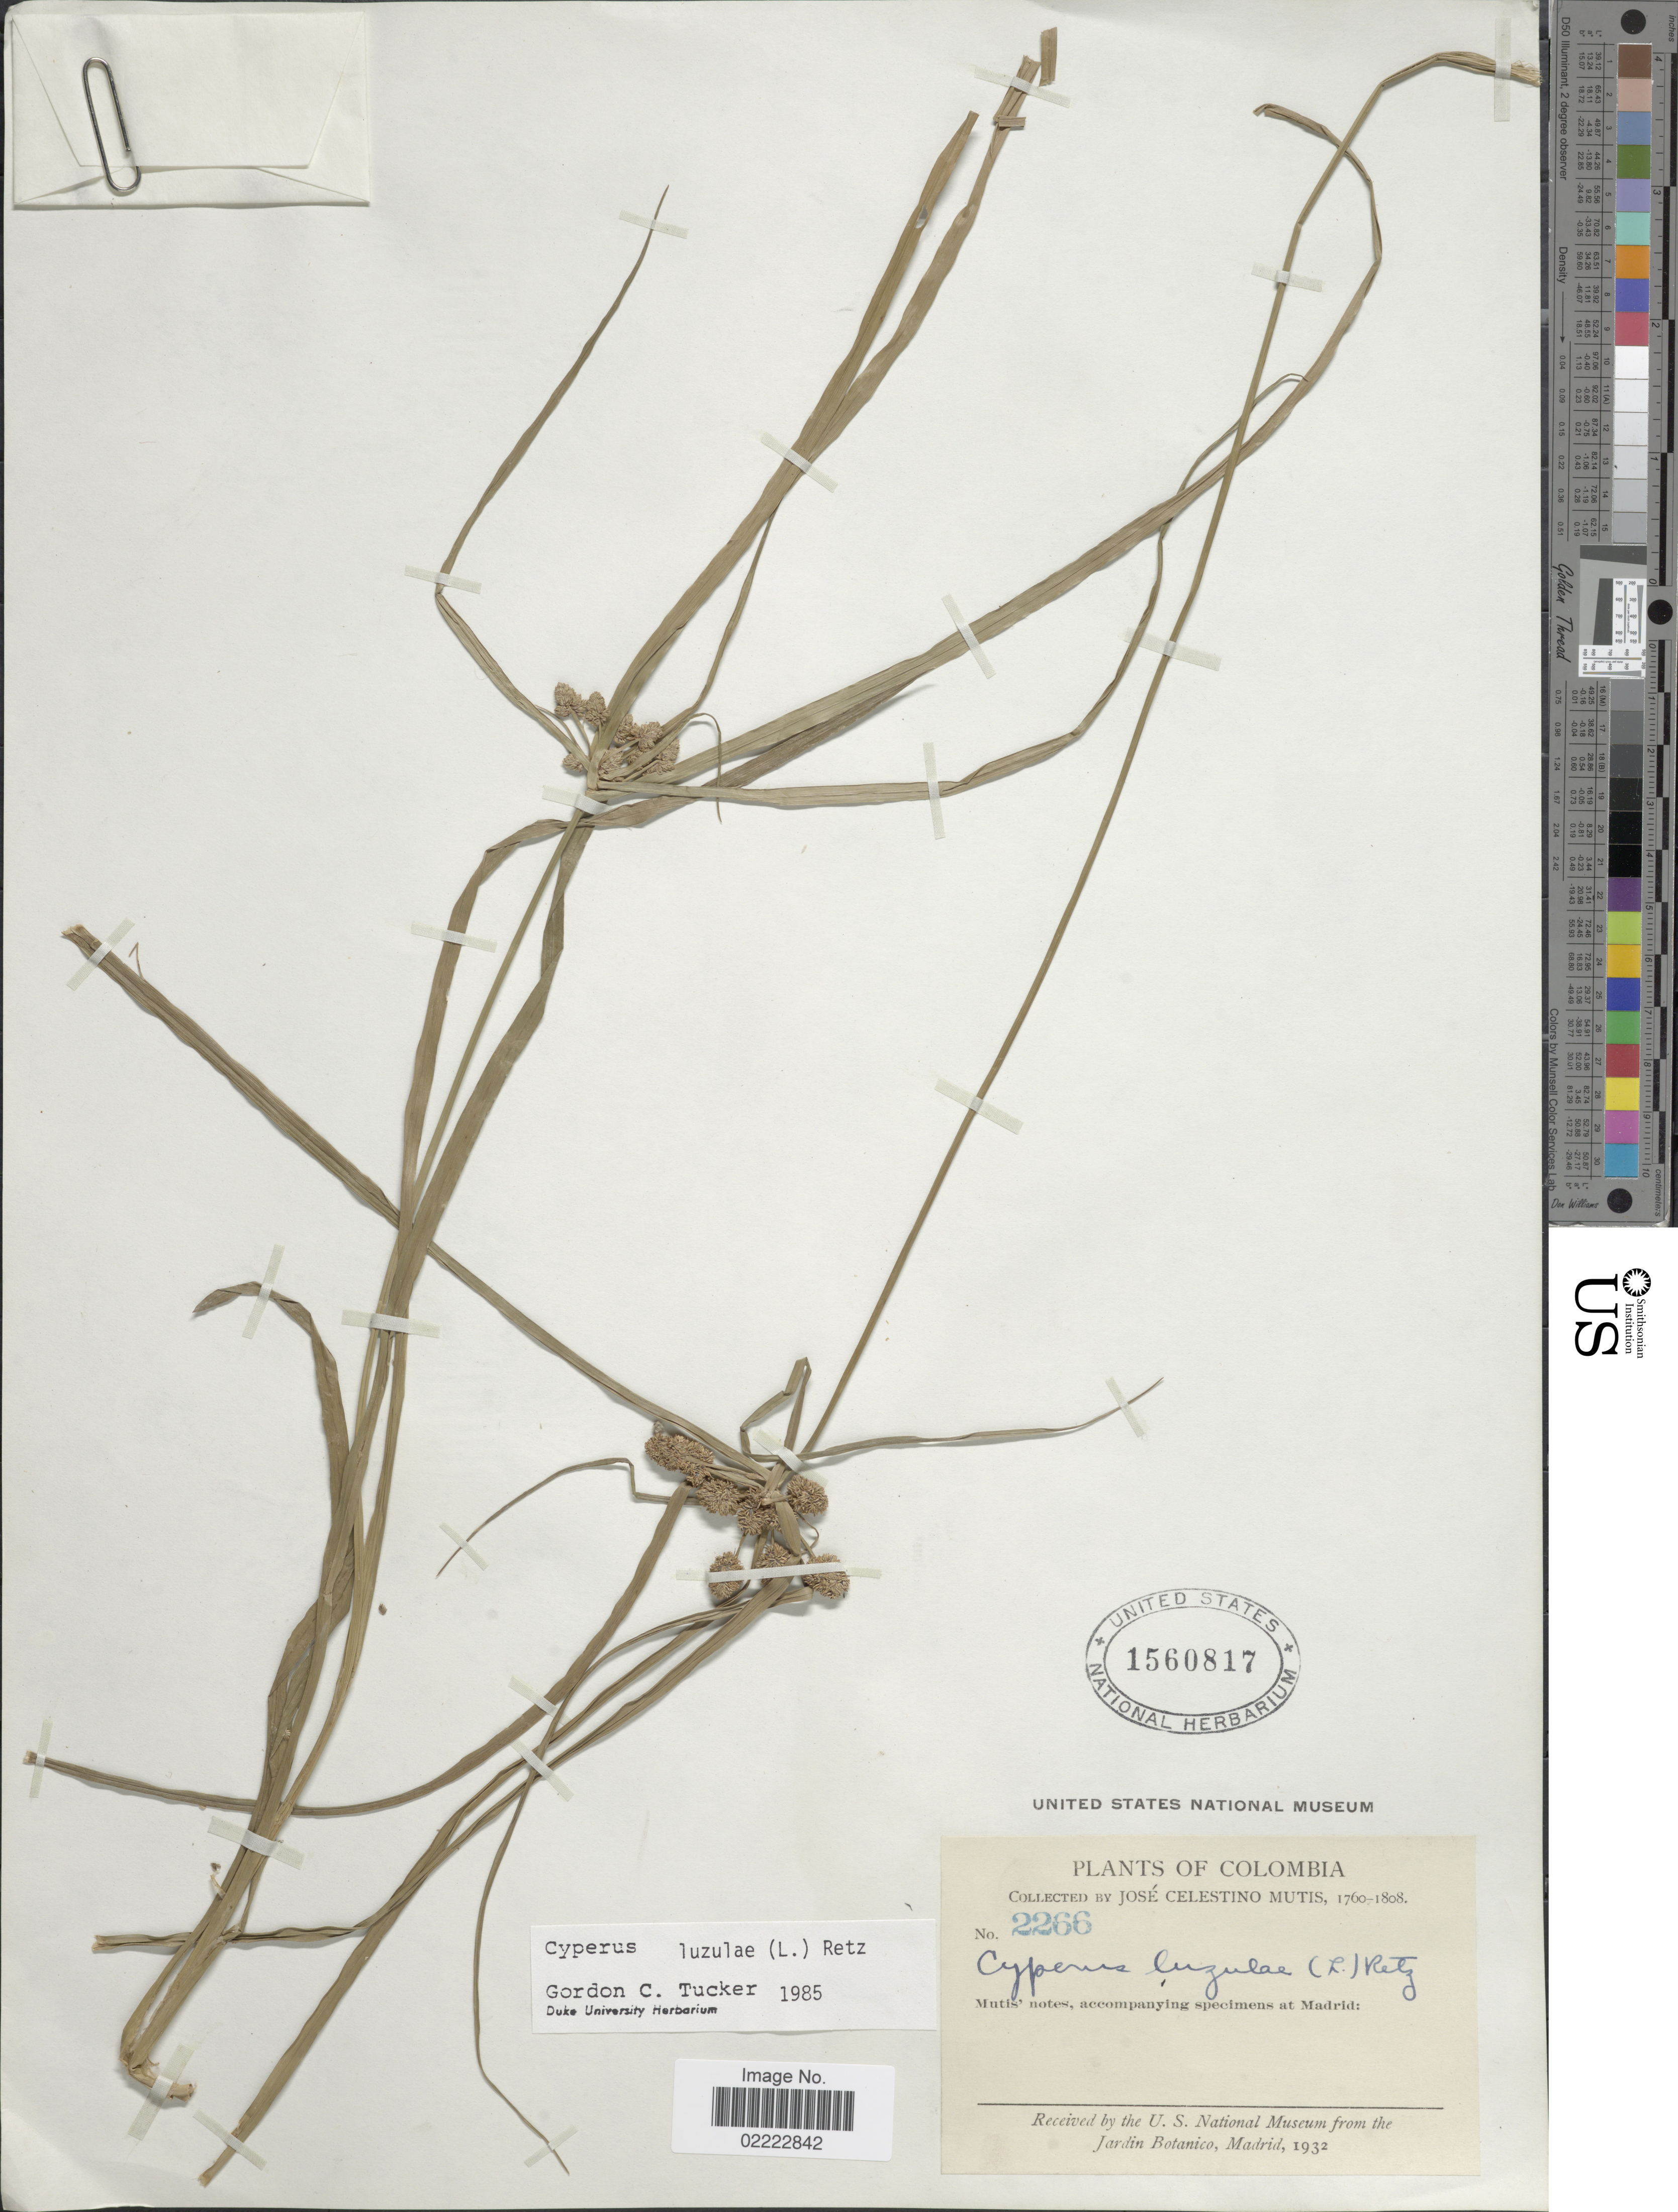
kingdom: Plantae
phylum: Tracheophyta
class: Liliopsida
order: Poales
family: Cyperaceae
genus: Cyperus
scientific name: Cyperus luzulae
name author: (L.) Rottb. ex Retz.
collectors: J. C. B. Mutis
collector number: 2266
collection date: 1760/1808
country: Colombia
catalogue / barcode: US 1560817